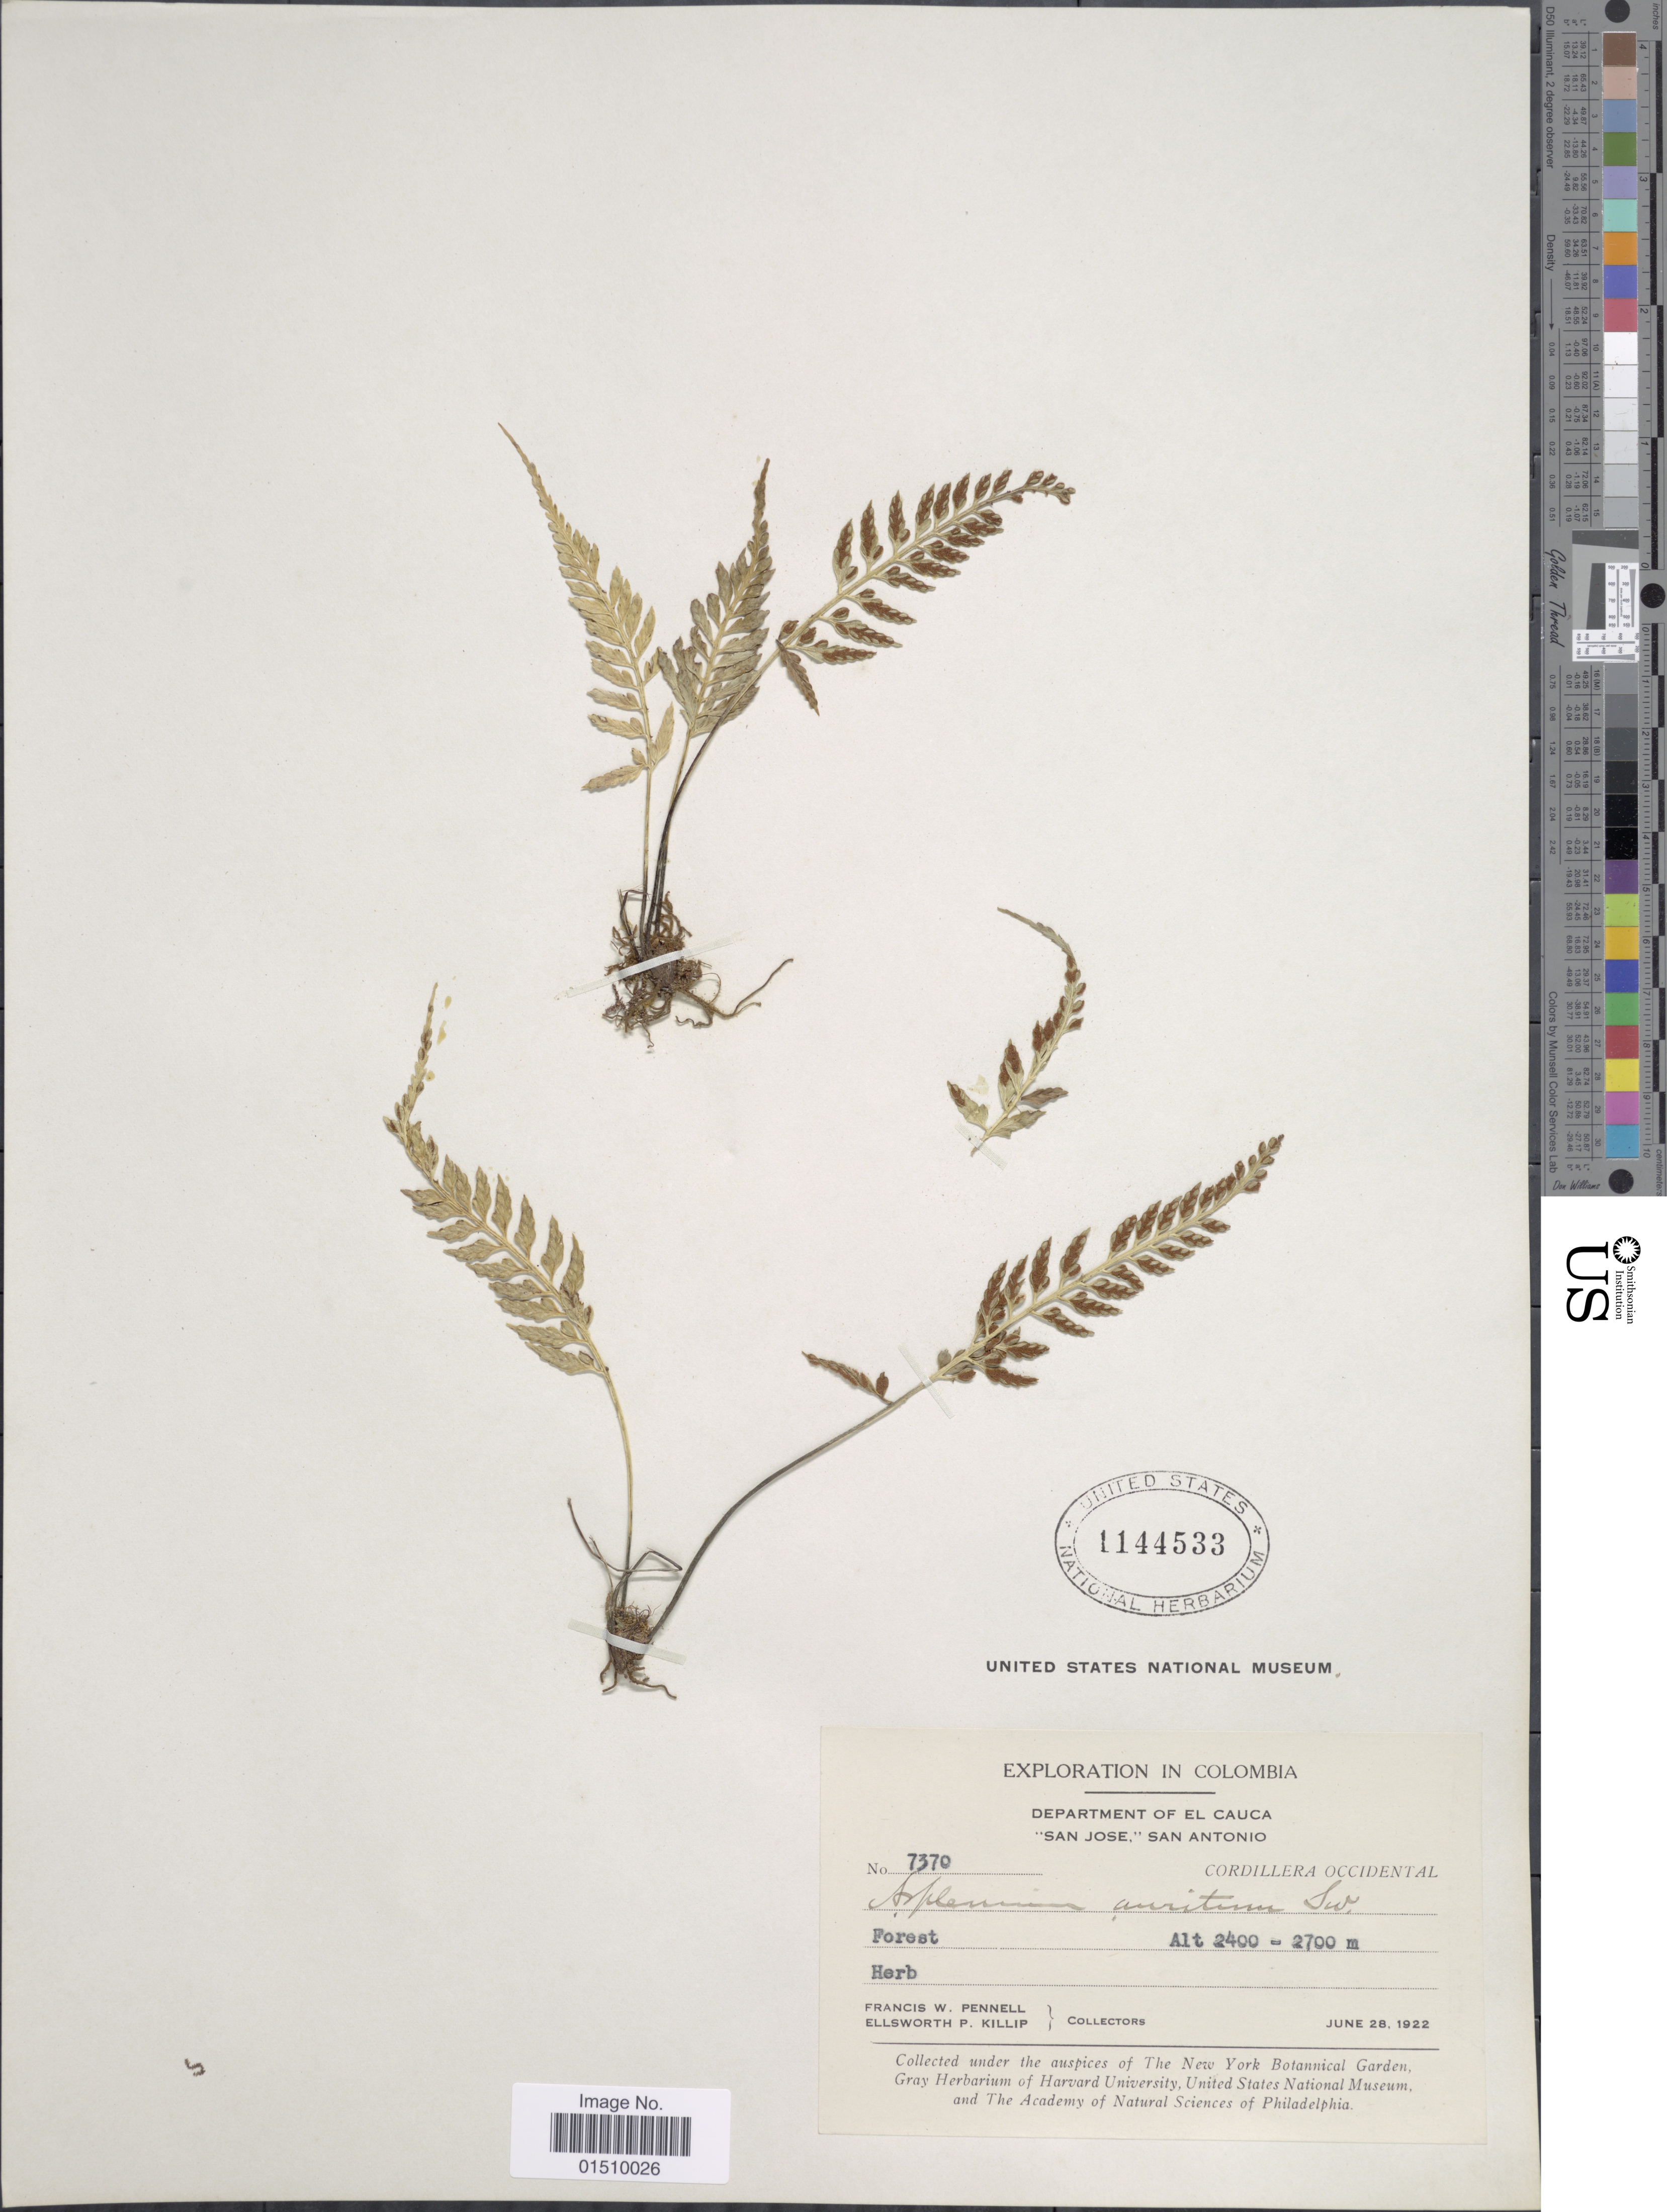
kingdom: Plantae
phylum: Tracheophyta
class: Polypodiopsida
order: Polypodiales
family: Aspleniaceae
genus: Asplenium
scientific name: Asplenium auritum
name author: Sw.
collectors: F. W. Pennell & E. P. Killip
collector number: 7370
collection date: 1922-06-28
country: Colombia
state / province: Cauca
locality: Colombia, Department of El Cauca "San Jose," San Antonio, Cordillera Occidental.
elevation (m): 2400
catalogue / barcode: US 1144533